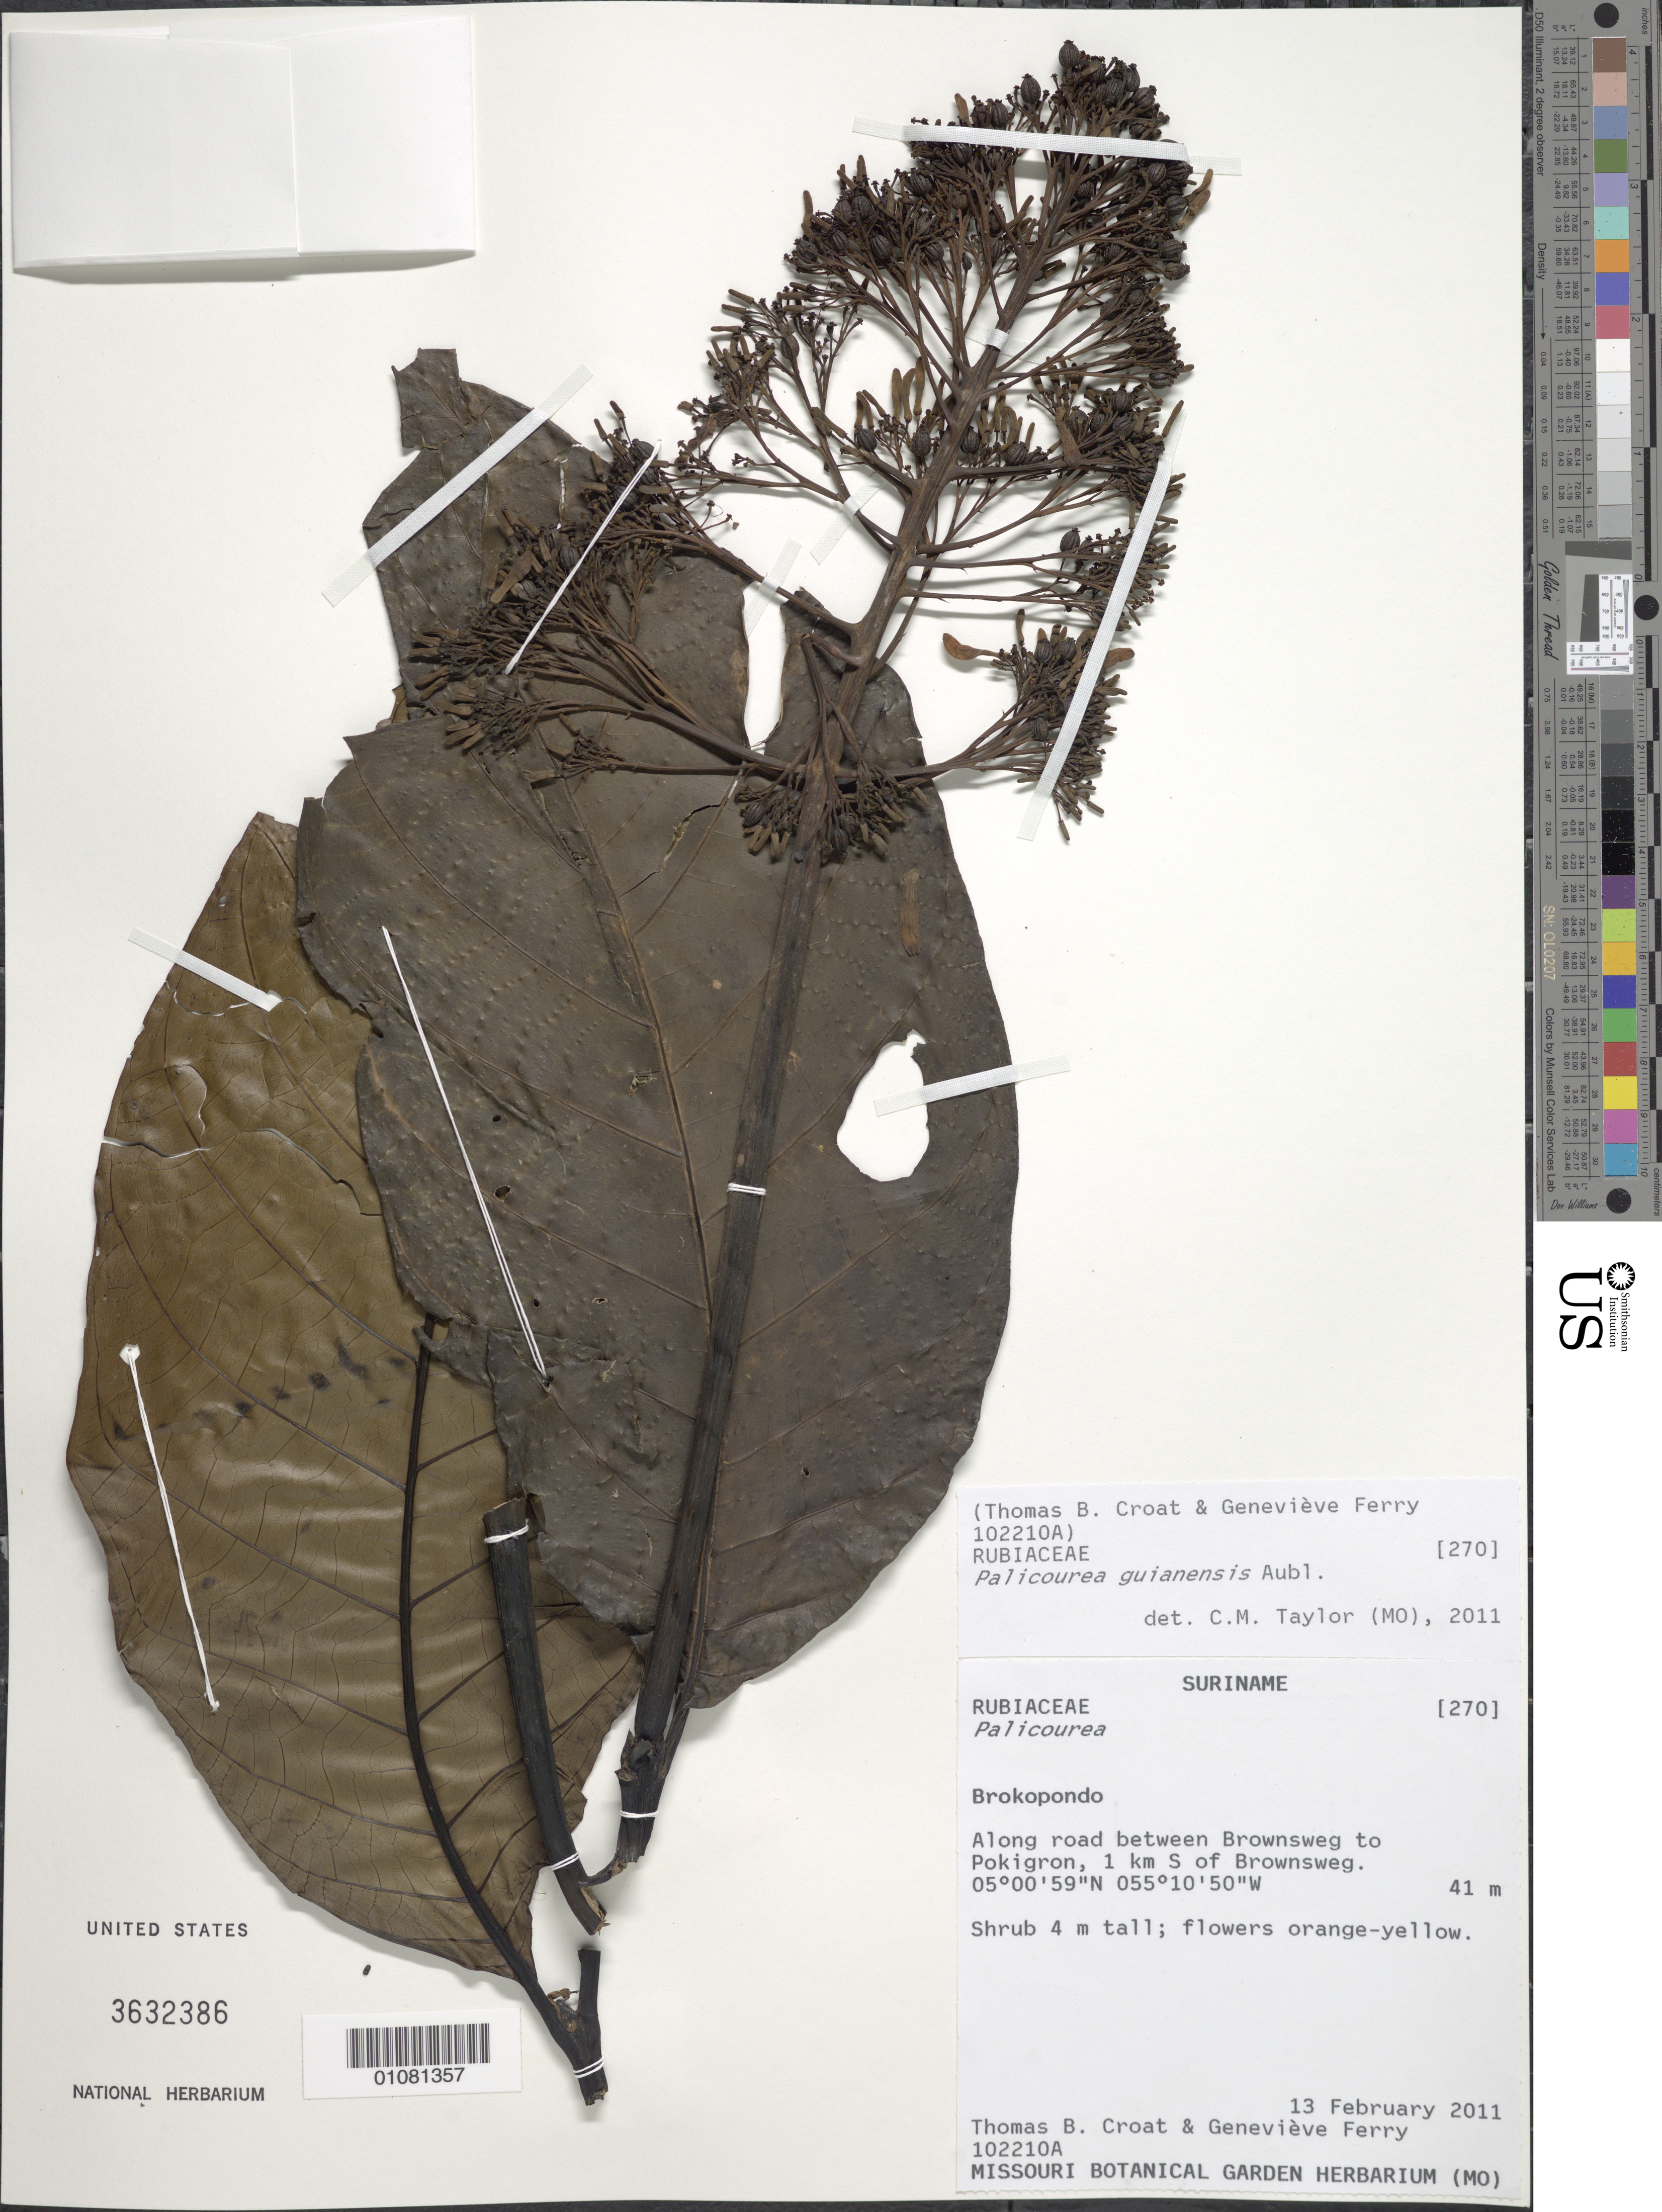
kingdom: Plantae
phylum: Tracheophyta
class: Magnoliopsida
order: Gentianales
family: Rubiaceae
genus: Palicourea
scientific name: Palicourea guianensis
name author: Aubl.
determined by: Taylor, Charlotte M.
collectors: T. B. Croat & G. Ferry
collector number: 102210 A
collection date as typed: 13-Feb-11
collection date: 1911-02-13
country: Suriname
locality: Brownsweg to Pokigron, along road, 1km S of Brownsweg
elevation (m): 41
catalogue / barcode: US 3632386